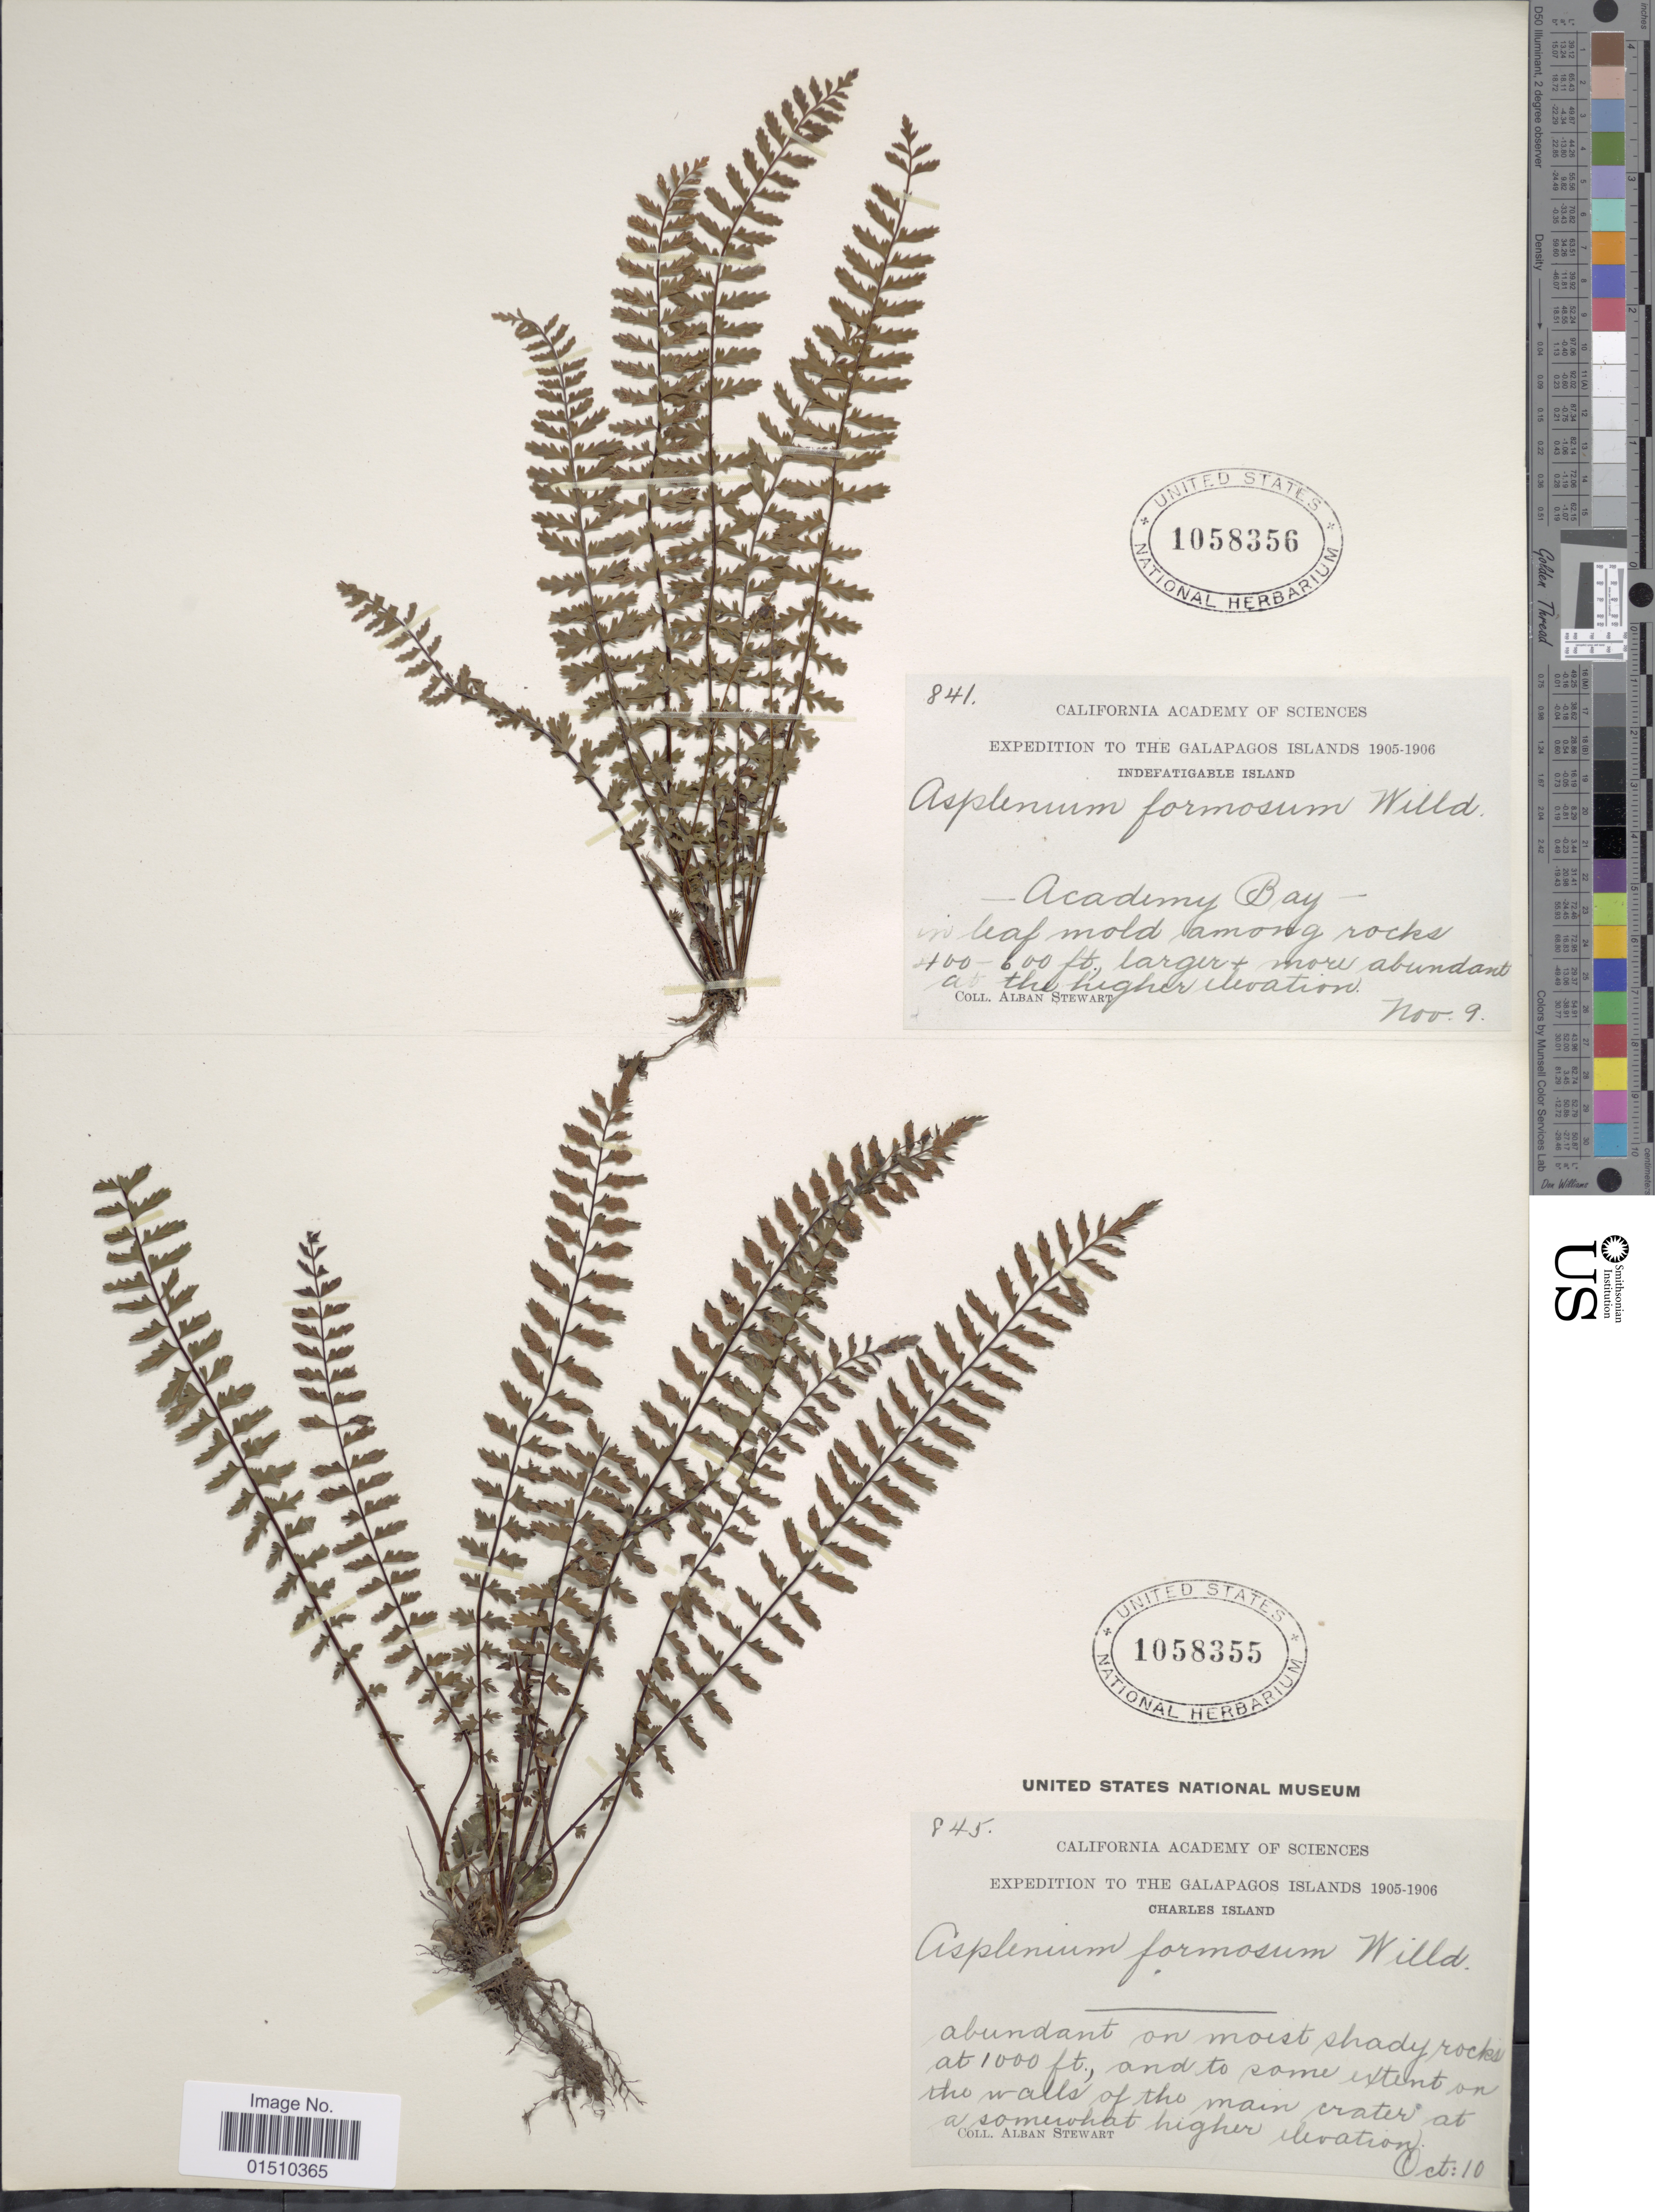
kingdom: Plantae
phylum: Tracheophyta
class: Polypodiopsida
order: Polypodiales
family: Aspleniaceae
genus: Asplenium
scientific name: Asplenium carolinum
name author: Maxon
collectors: A. Stewart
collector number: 841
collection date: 1905-11-09/1906-11-09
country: Ecuador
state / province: Colón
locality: Expedition to the Galapagos Islands, Indefatigable Island, Academy Bay.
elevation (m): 122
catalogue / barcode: US 1058356